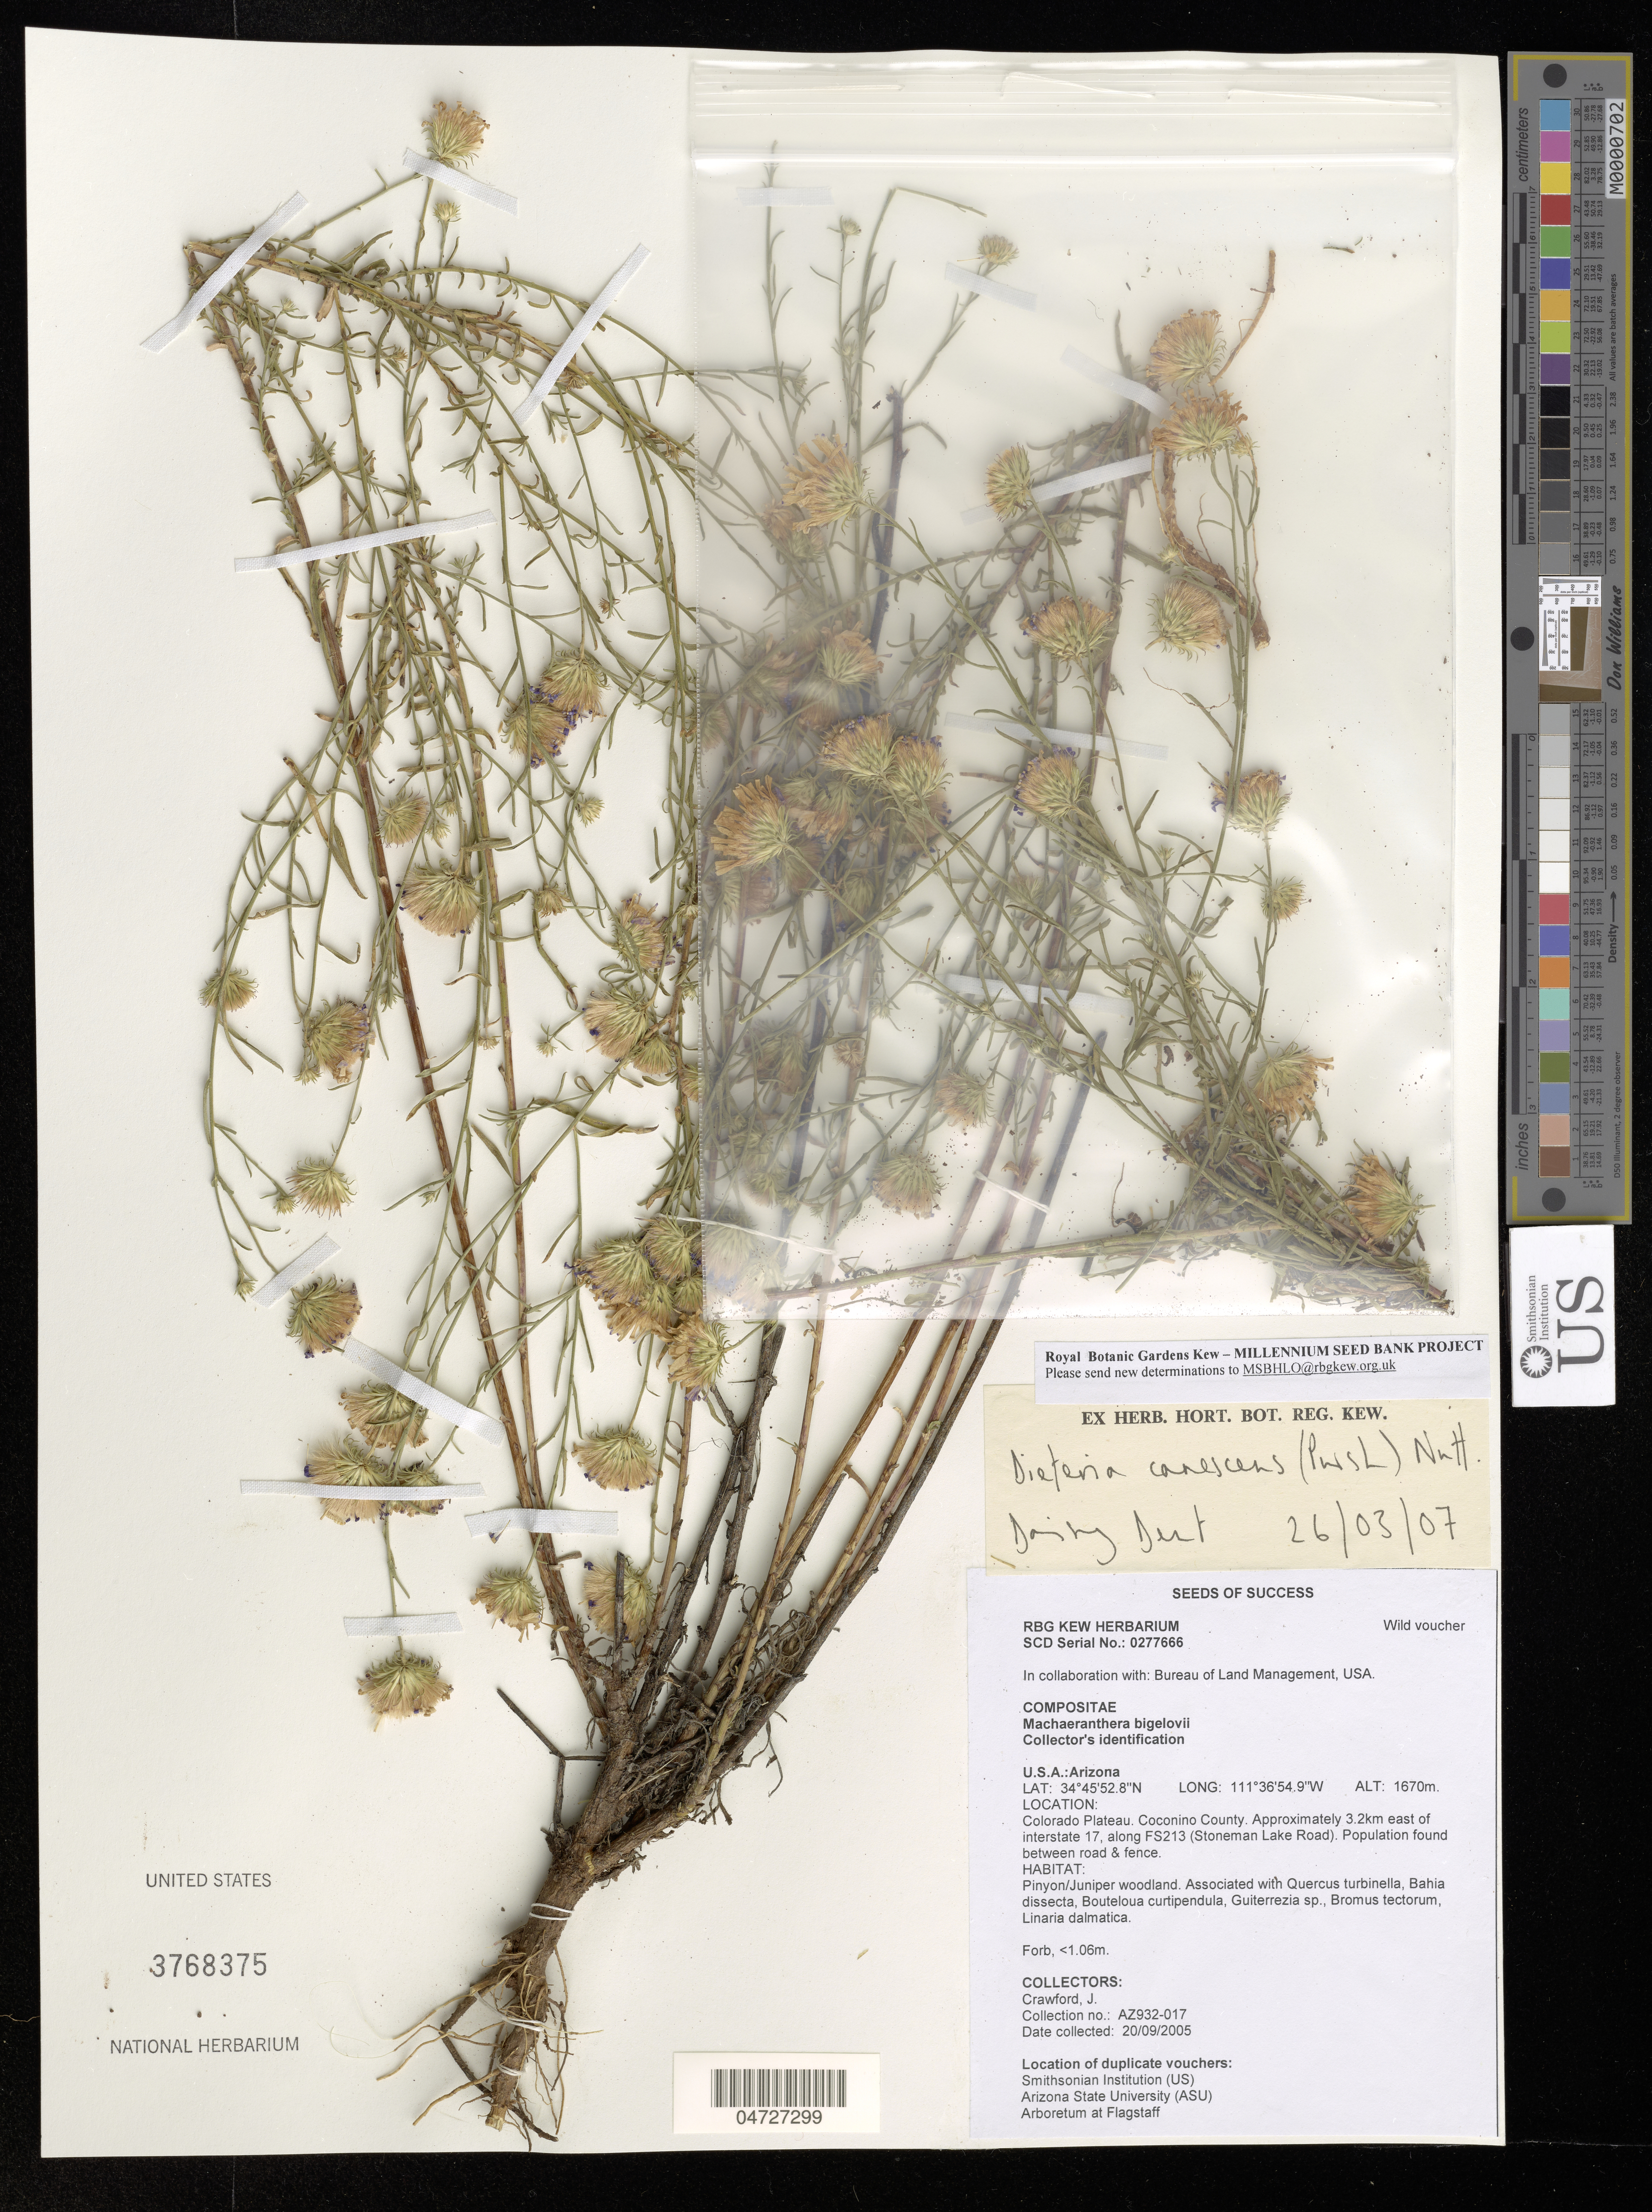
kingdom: Plantae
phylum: Tracheophyta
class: Magnoliopsida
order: Asterales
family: Asteraceae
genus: Dieteria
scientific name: Dieteria canescens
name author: (Pursh) Nutt.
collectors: J. Crawford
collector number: AZ932-017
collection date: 2005-09-20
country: United States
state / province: Arizona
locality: Colorado Plateau. Coconino County. Approximately 3.2km east of interstate 17, along FS213 (Stoneman Lake Road). Population found between road & fence.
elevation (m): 1670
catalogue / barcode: US 3768375